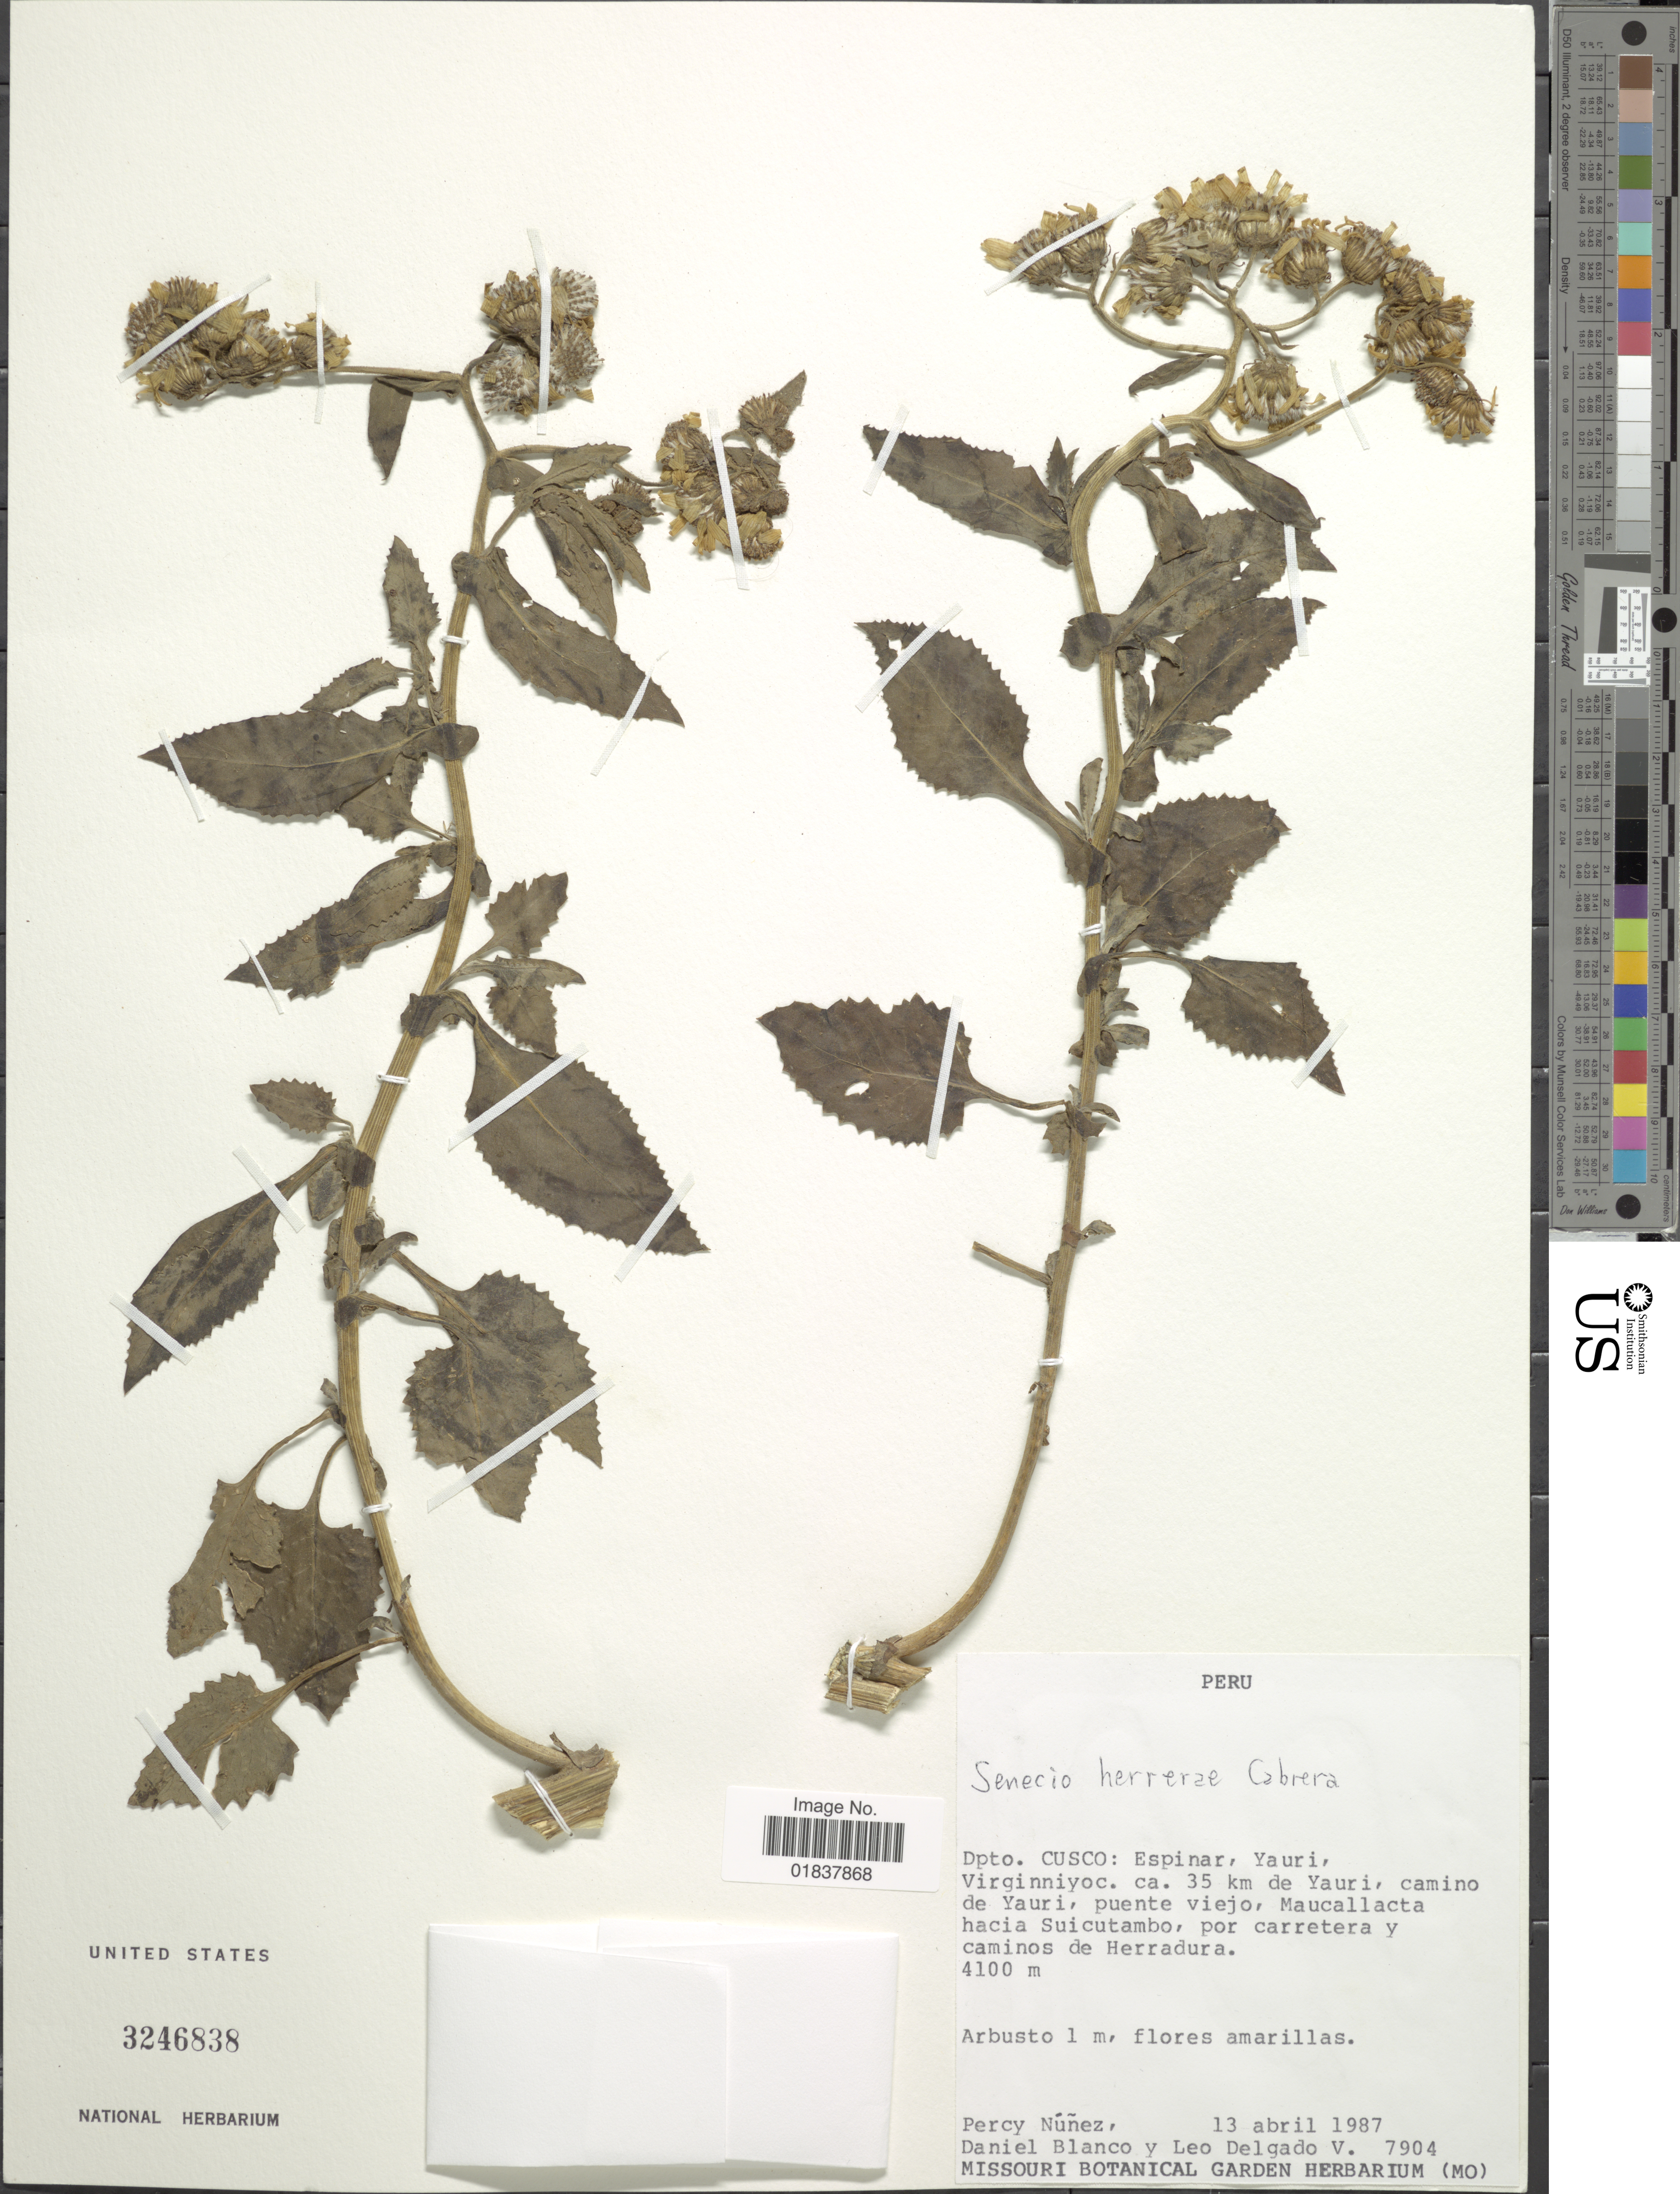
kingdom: Plantae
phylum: Tracheophyta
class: Magnoliopsida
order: Asterales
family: Asteraceae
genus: Senecio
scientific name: Senecio herrerae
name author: Cabrera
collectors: P. Nuñez V., D. Blanco & L. Delgado V.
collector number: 7904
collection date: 1987-04-13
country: Peru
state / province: Cusco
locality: Espinar, Yauri, Virginniyoc, ca 35 km de Yauri, camino de Yauri, puente viejo, Maucallacta hacia Suicutambo, por carretera y caminos de Herradura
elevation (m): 4100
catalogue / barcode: US 3246838